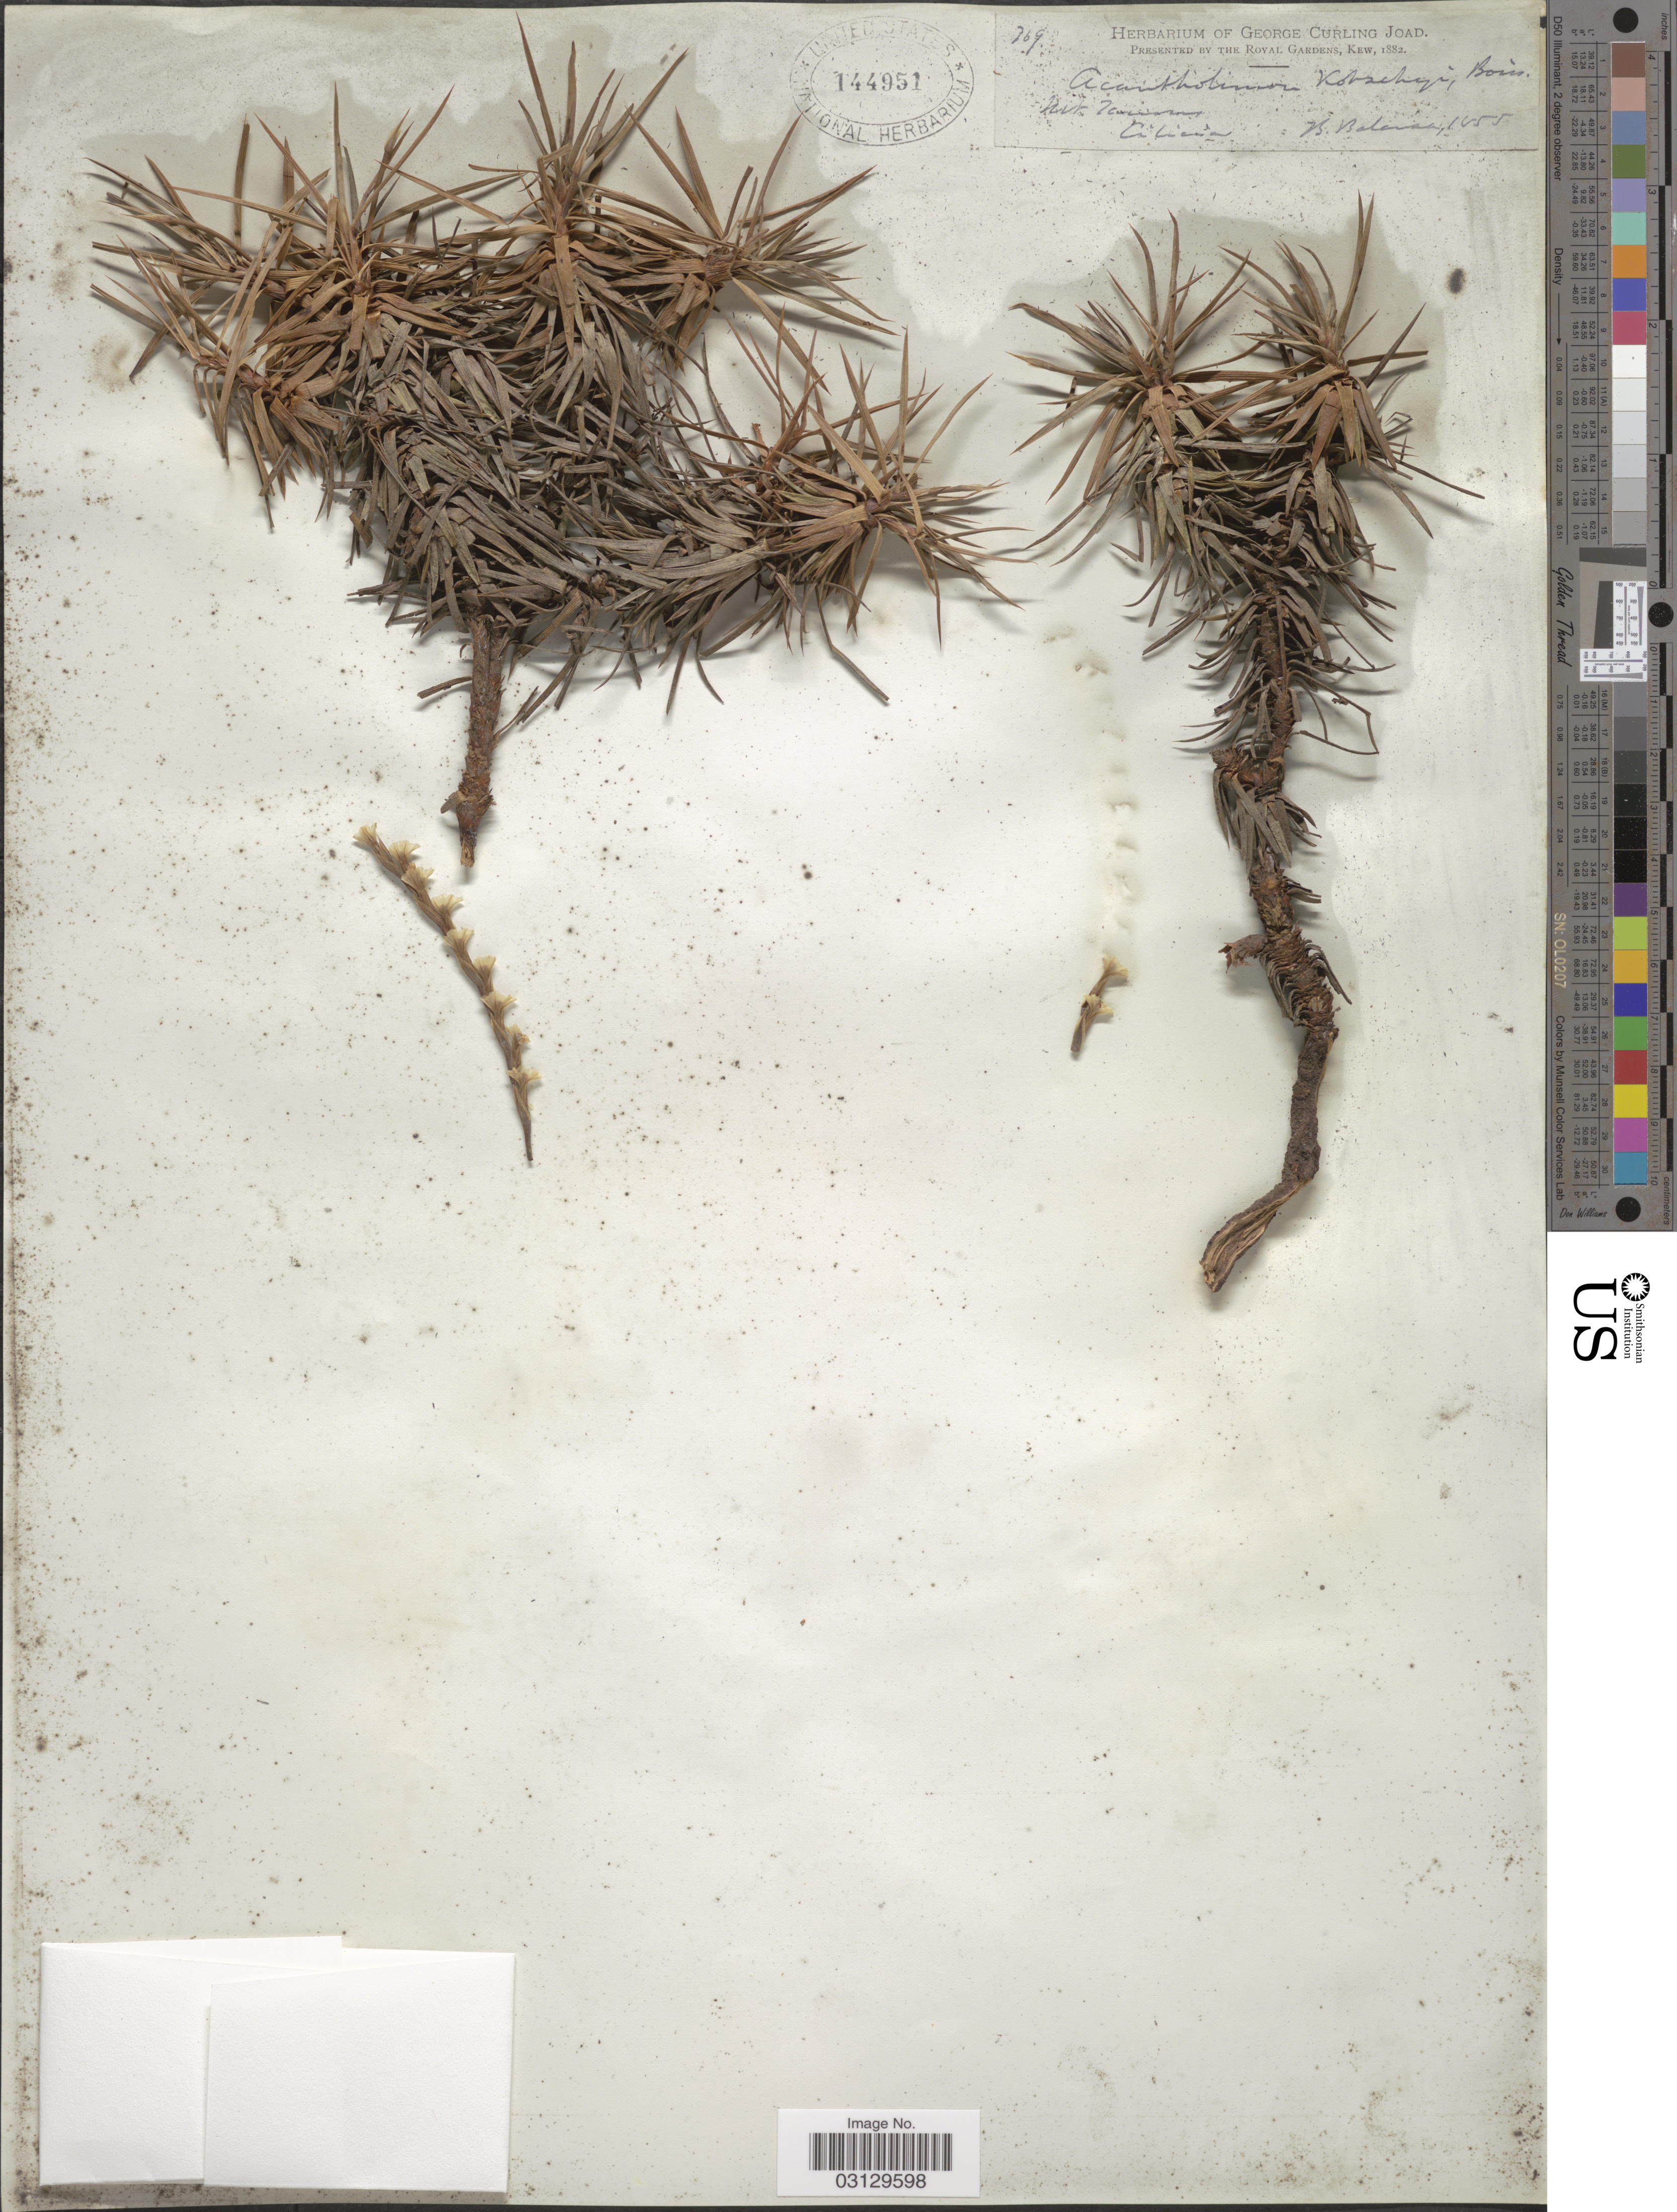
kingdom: Plantae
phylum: Tracheophyta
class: Magnoliopsida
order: Caryophyllales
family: Plumbaginaceae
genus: Acantholimon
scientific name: Acantholimon kotschyi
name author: (Jaub. & Spach) Boiss.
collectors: B. Balansa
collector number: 769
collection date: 1855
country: Turkey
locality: Mt. [illegible text] Cilicia.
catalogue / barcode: US 144951